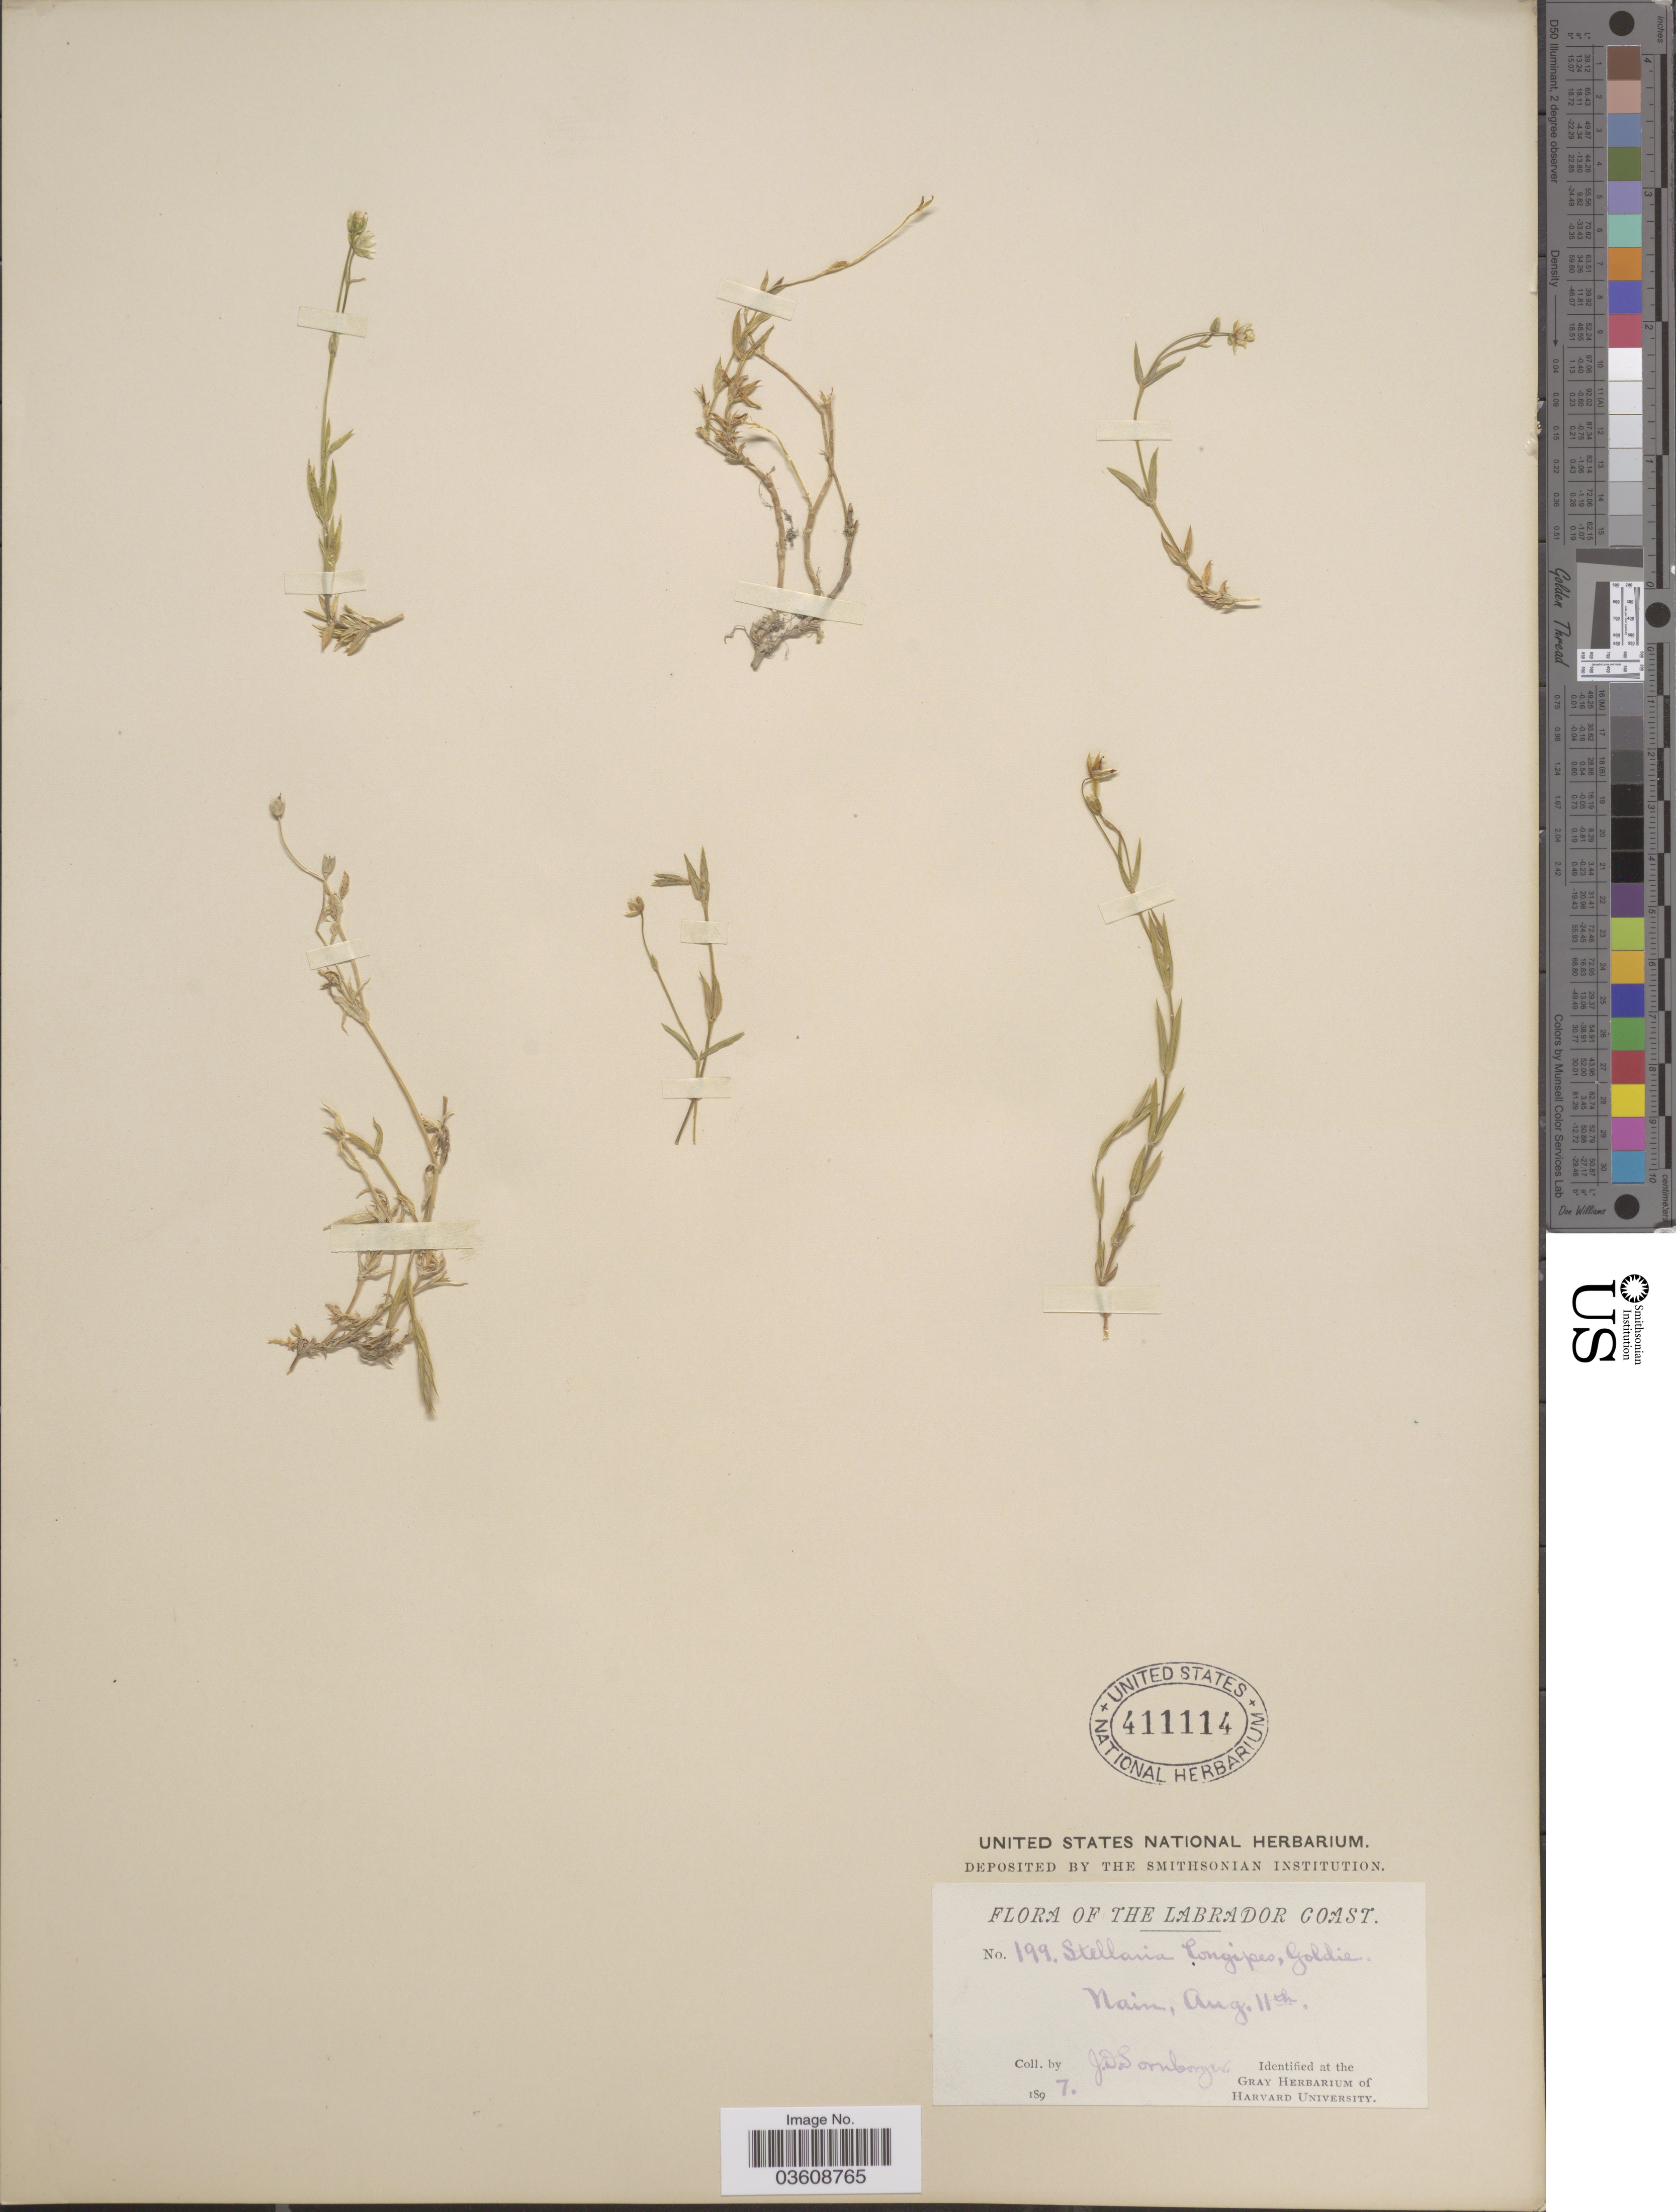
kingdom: Plantae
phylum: Tracheophyta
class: Magnoliopsida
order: Caryophyllales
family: Caryophyllaceae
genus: Stellaria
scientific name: Stellaria longipes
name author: Goldie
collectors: J. Sornborger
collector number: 199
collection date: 1897-08-11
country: Canada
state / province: Newfoundland and Labrador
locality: The Labrador Coast. Nain.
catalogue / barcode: US 411114